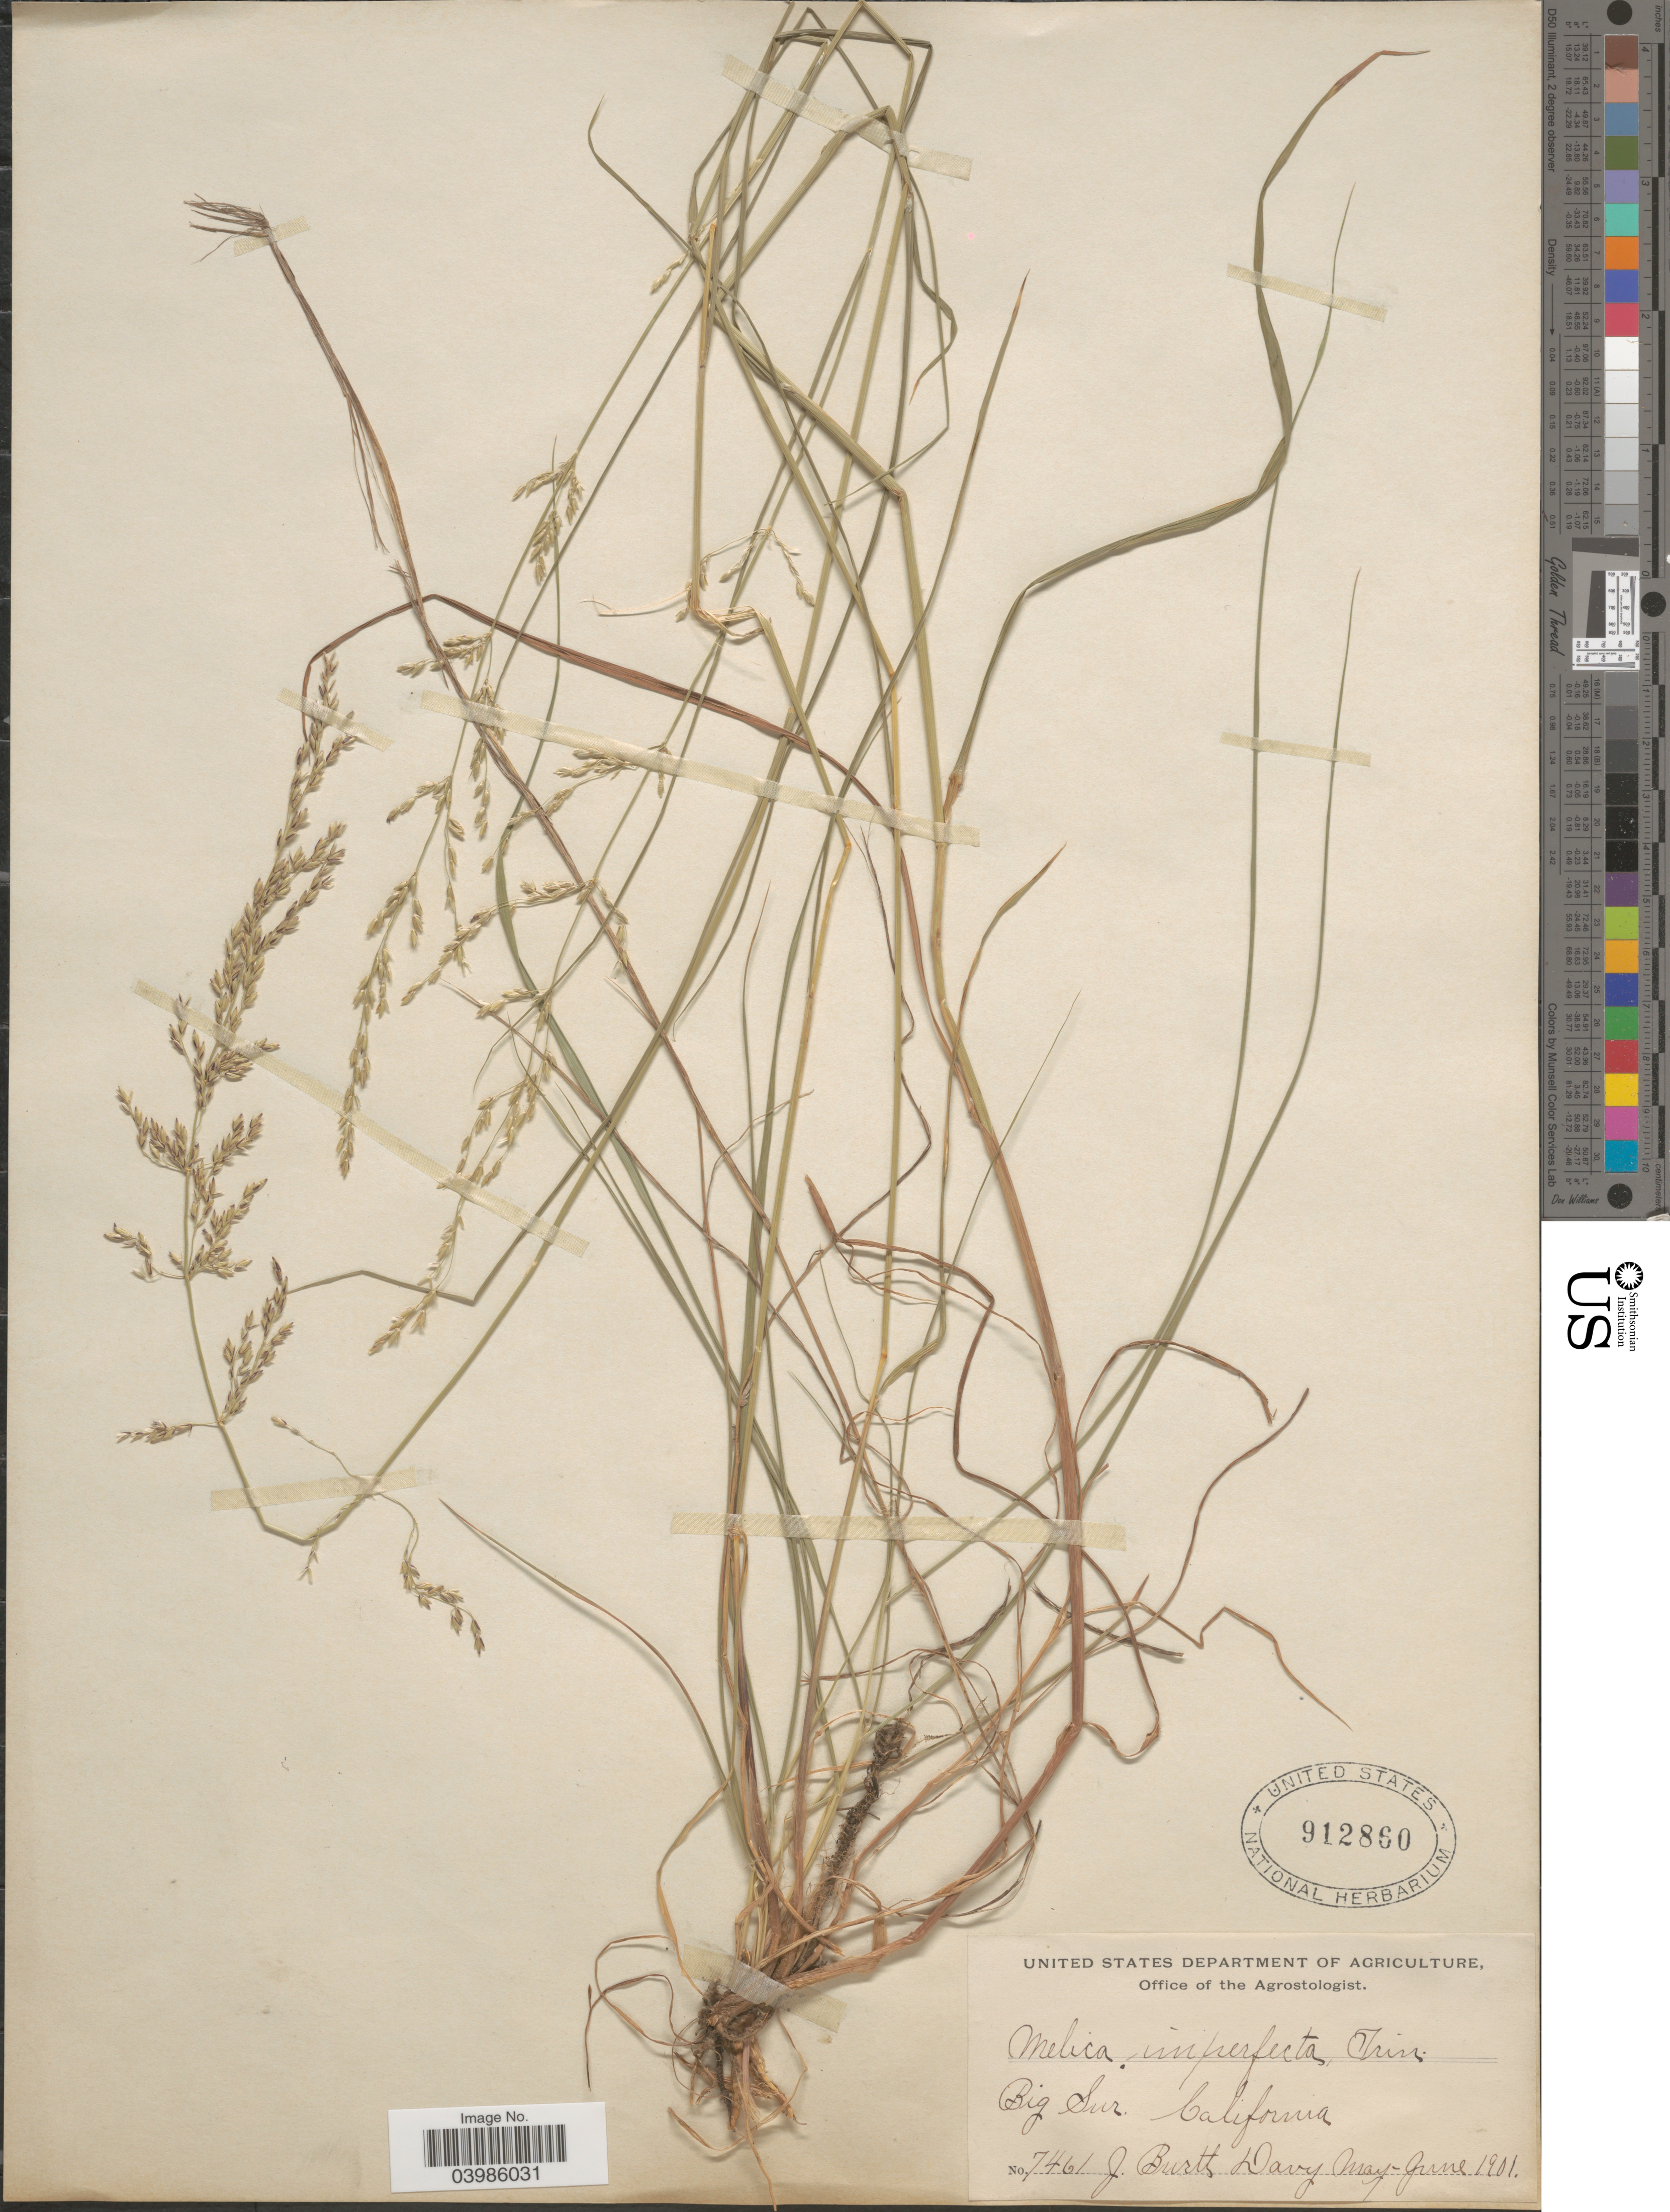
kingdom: Plantae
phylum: Tracheophyta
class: Liliopsida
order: Poales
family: Poaceae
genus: Melica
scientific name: Melica imperfecta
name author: Trin.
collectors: J. Burtt Davy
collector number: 7461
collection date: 1901-05/1901-06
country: United States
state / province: California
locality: Big Sur.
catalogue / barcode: US 912860